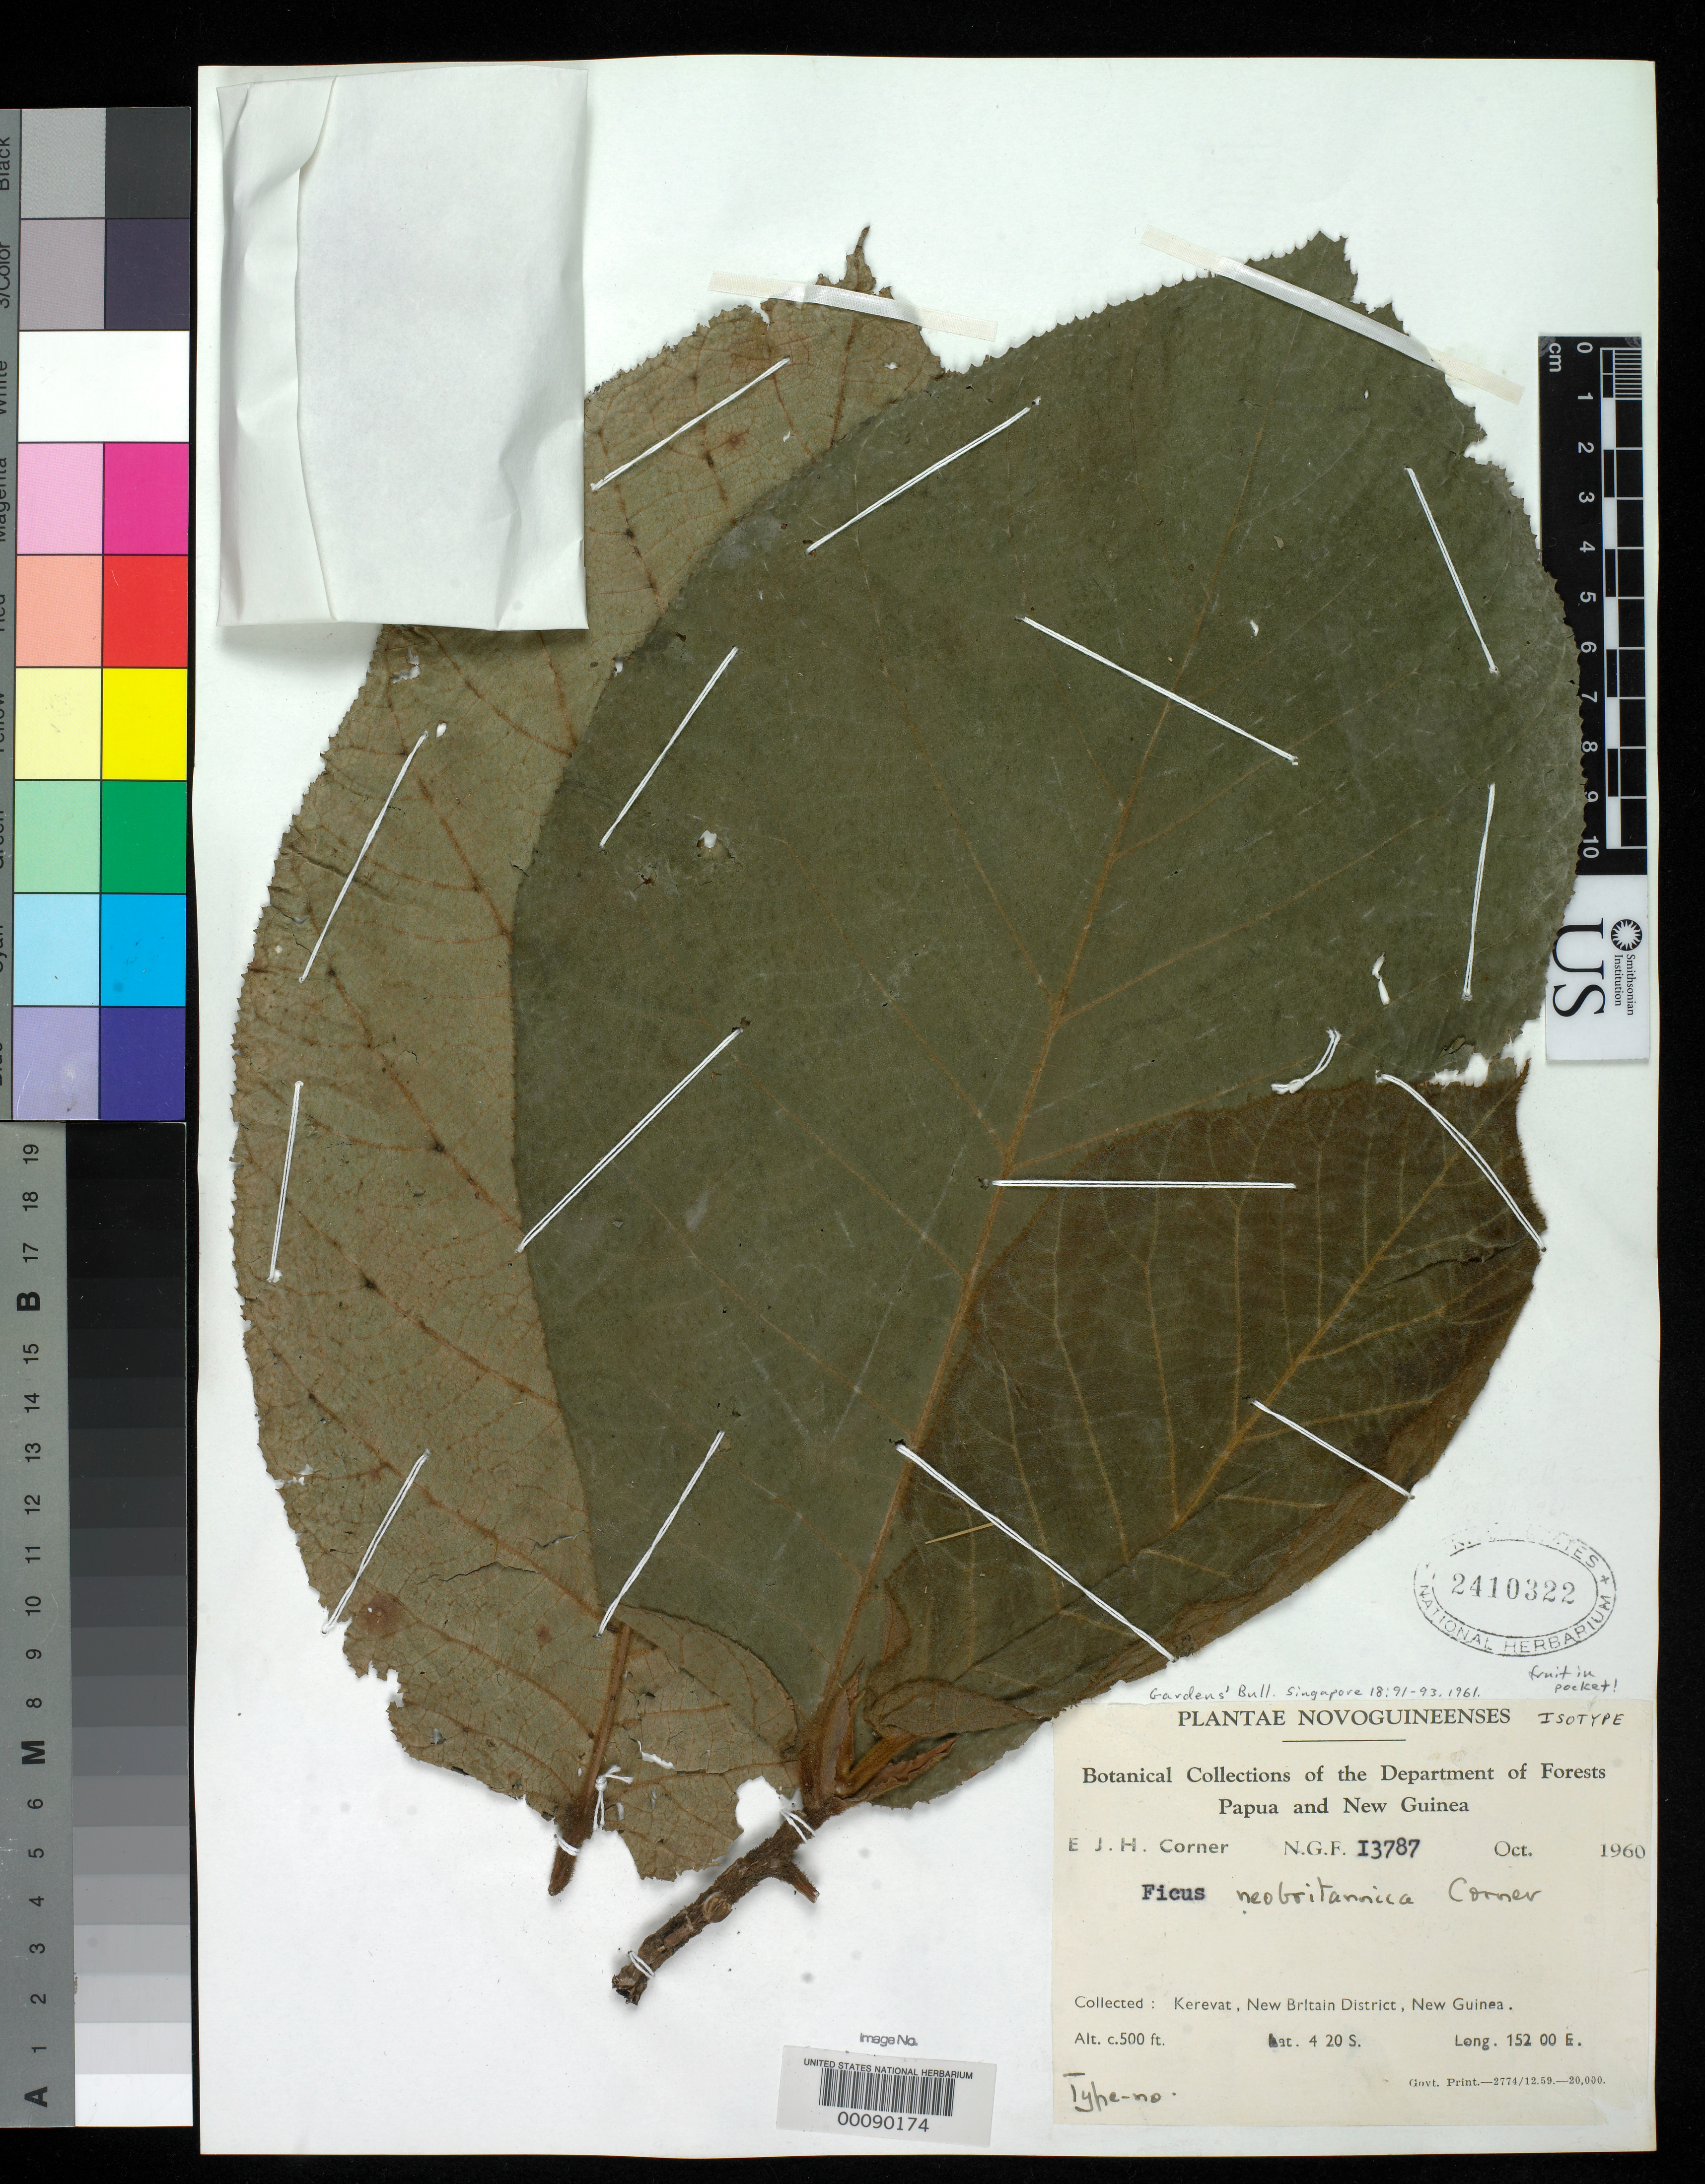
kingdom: Plantae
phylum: Tracheophyta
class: Magnoliopsida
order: Rosales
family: Moraceae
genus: Ficus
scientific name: Ficus neobritannica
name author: Corner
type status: Isotype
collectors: E. Corner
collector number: NGF I3787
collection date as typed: Oct 1960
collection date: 1960-10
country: Papua New Guinea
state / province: East New Britain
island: New Britain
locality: Kerevat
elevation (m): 152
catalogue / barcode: US 2410322